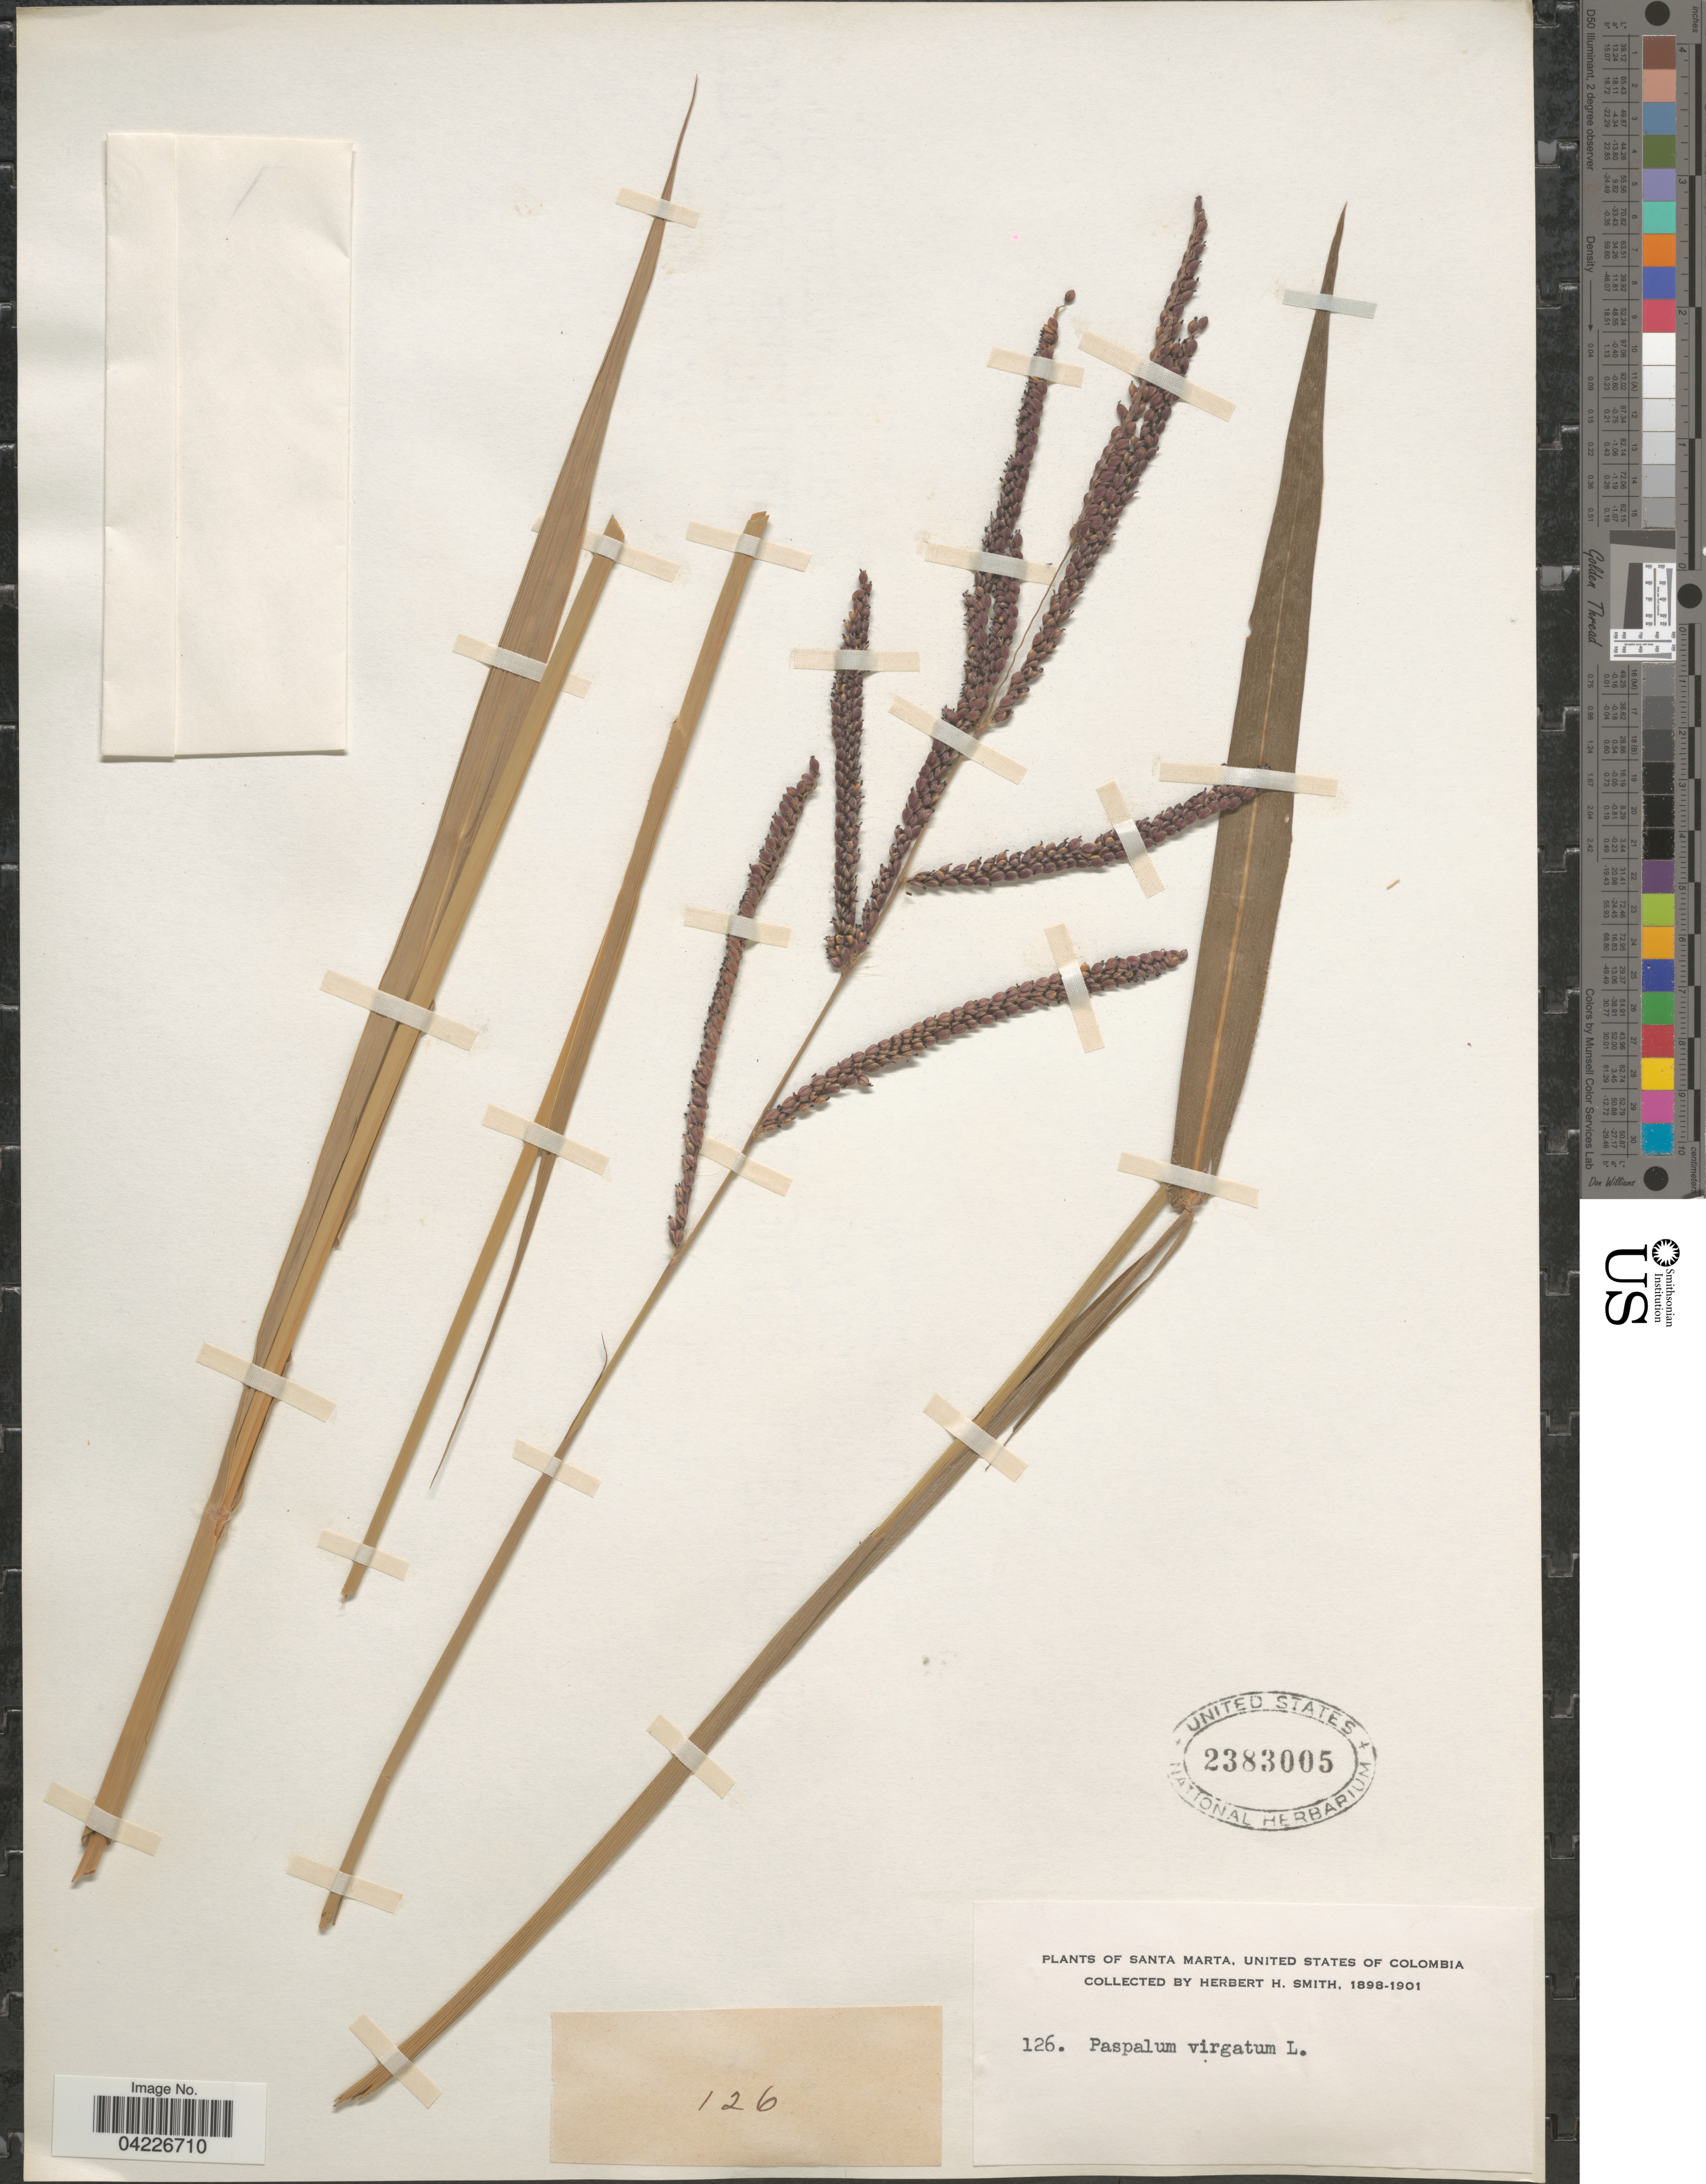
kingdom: Plantae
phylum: Tracheophyta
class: Liliopsida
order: Poales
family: Poaceae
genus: Paspalum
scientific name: Paspalum virgatum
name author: L.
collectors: Herbert H. Smith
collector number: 126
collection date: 1898/1901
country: Colombia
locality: Santa Marta, United States of Colombia.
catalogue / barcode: US 2383005